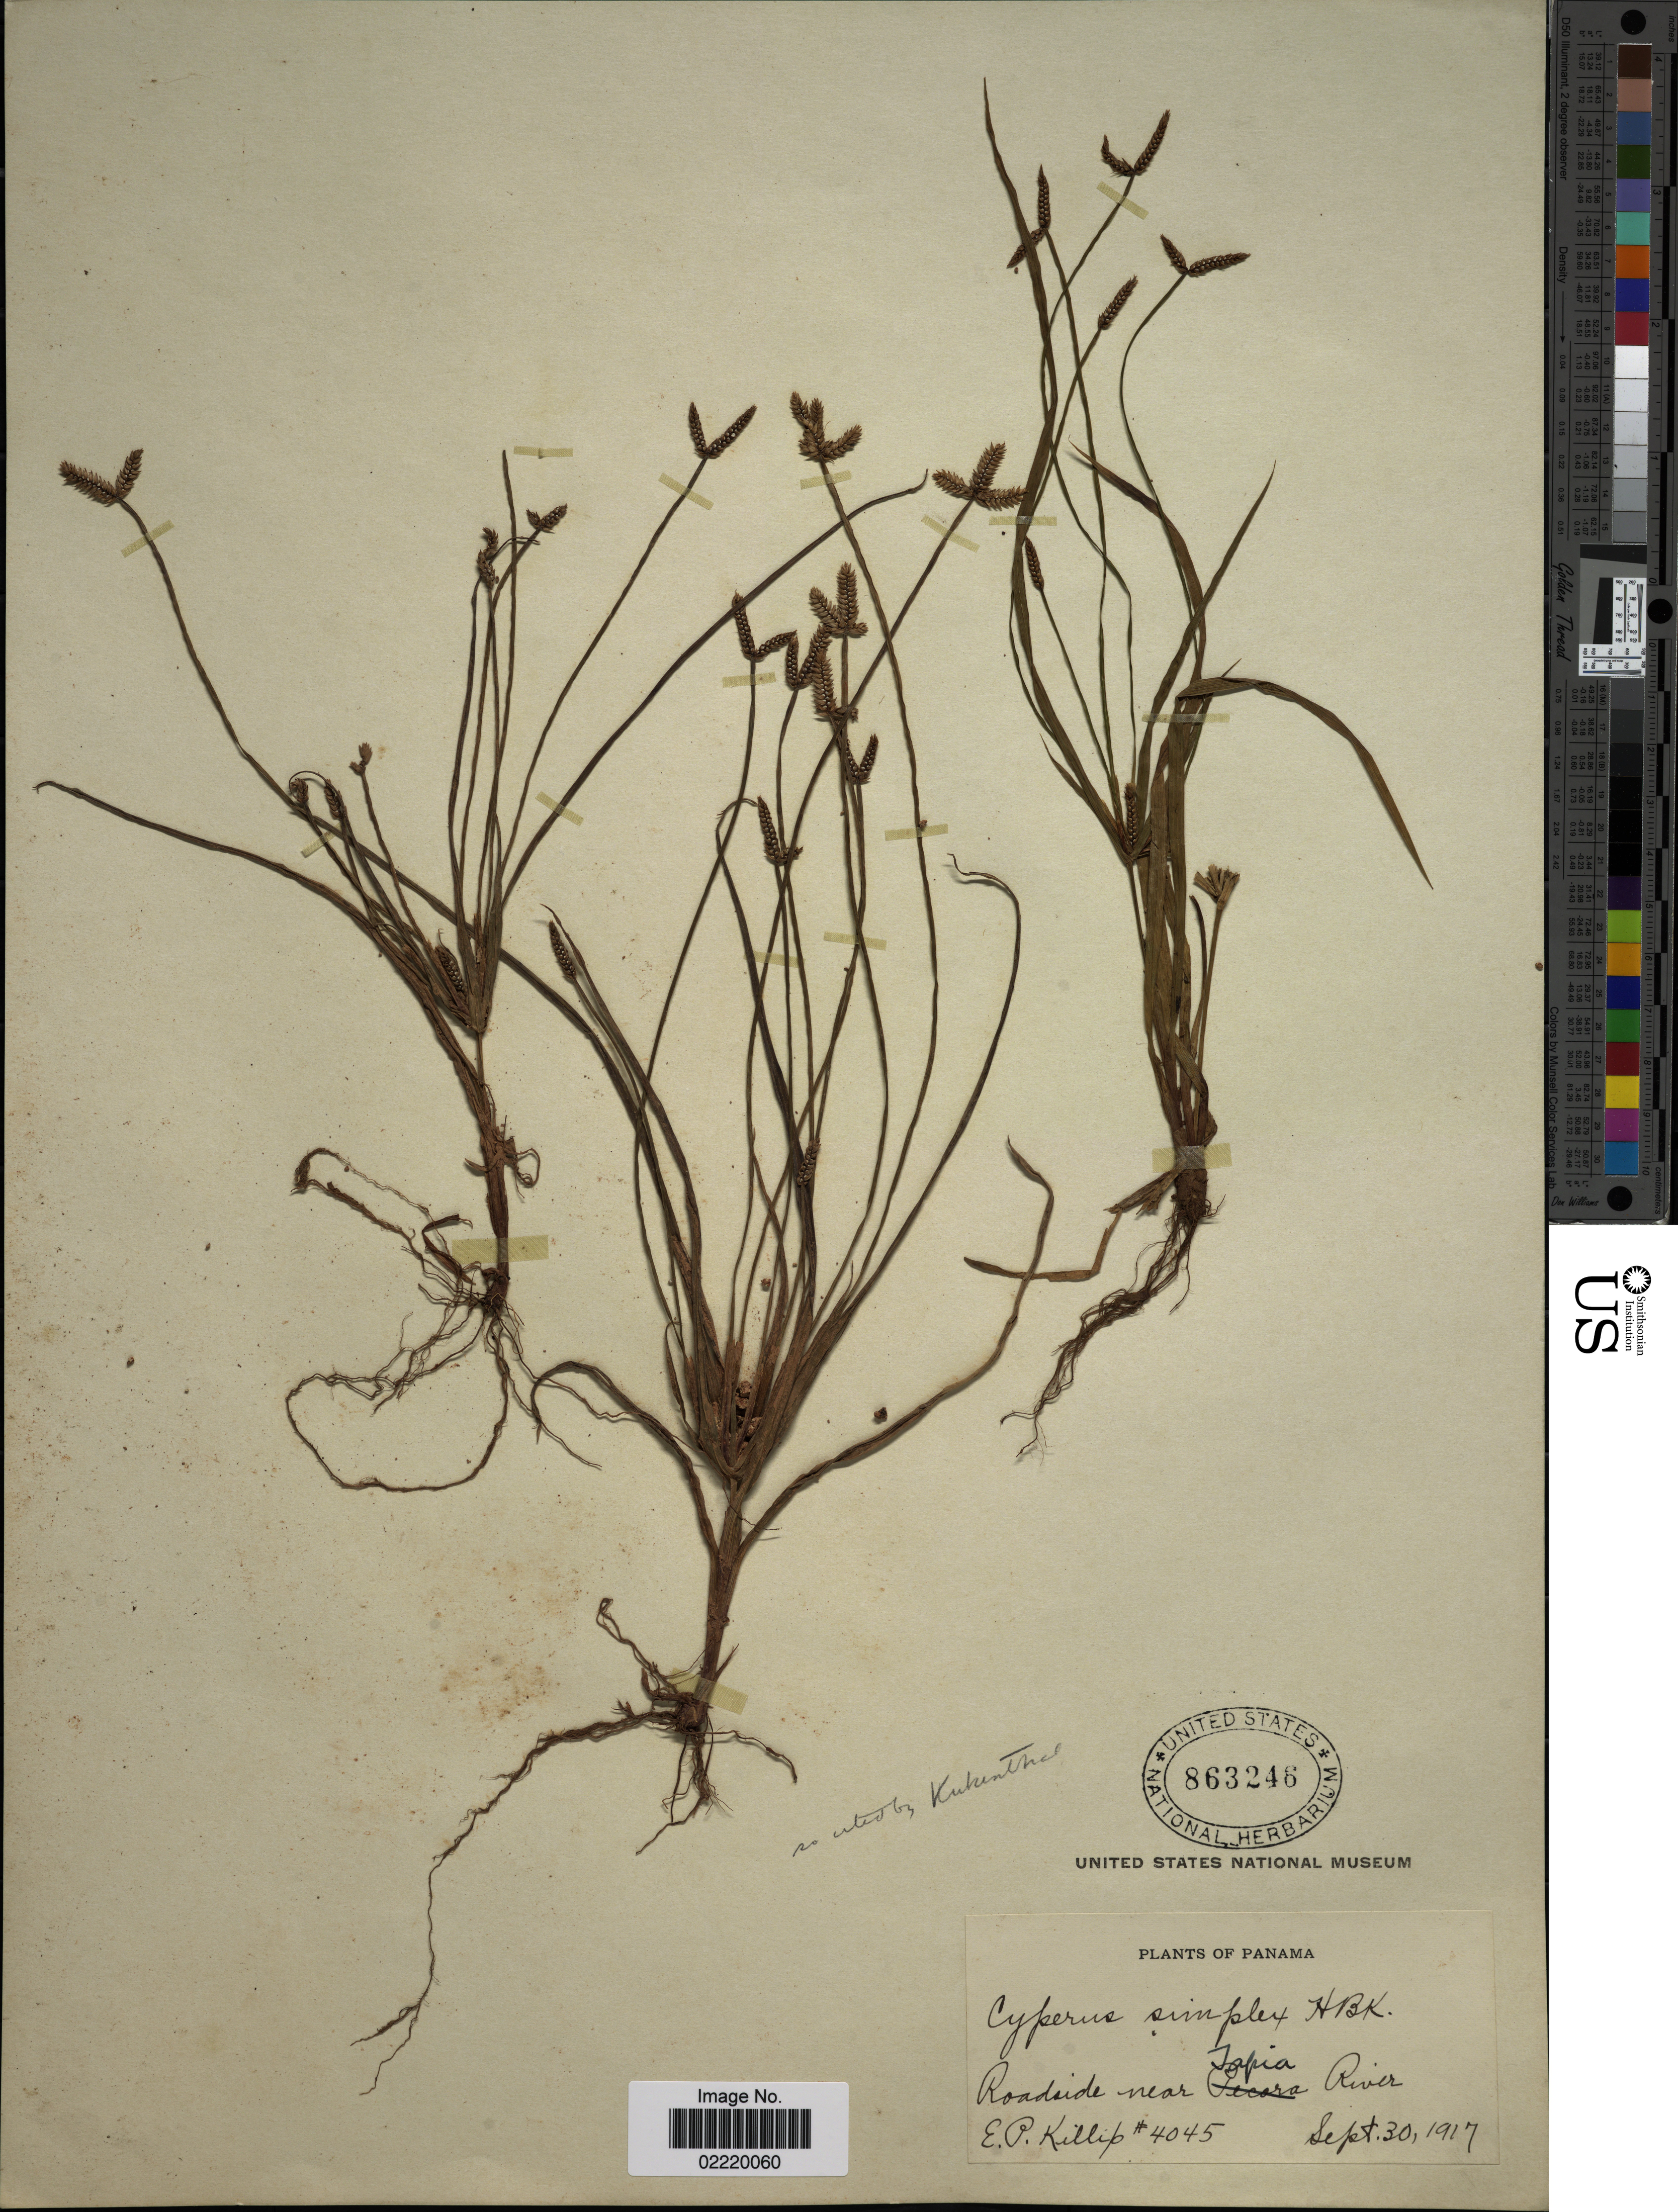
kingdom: Plantae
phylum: Tracheophyta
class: Liliopsida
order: Poales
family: Cyperaceae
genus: Cyperus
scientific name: Cyperus simplex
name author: Kunth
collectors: E. P. Killip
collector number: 4045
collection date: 1917-09-30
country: Panama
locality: Roadside near Tapia River.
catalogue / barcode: US 863246